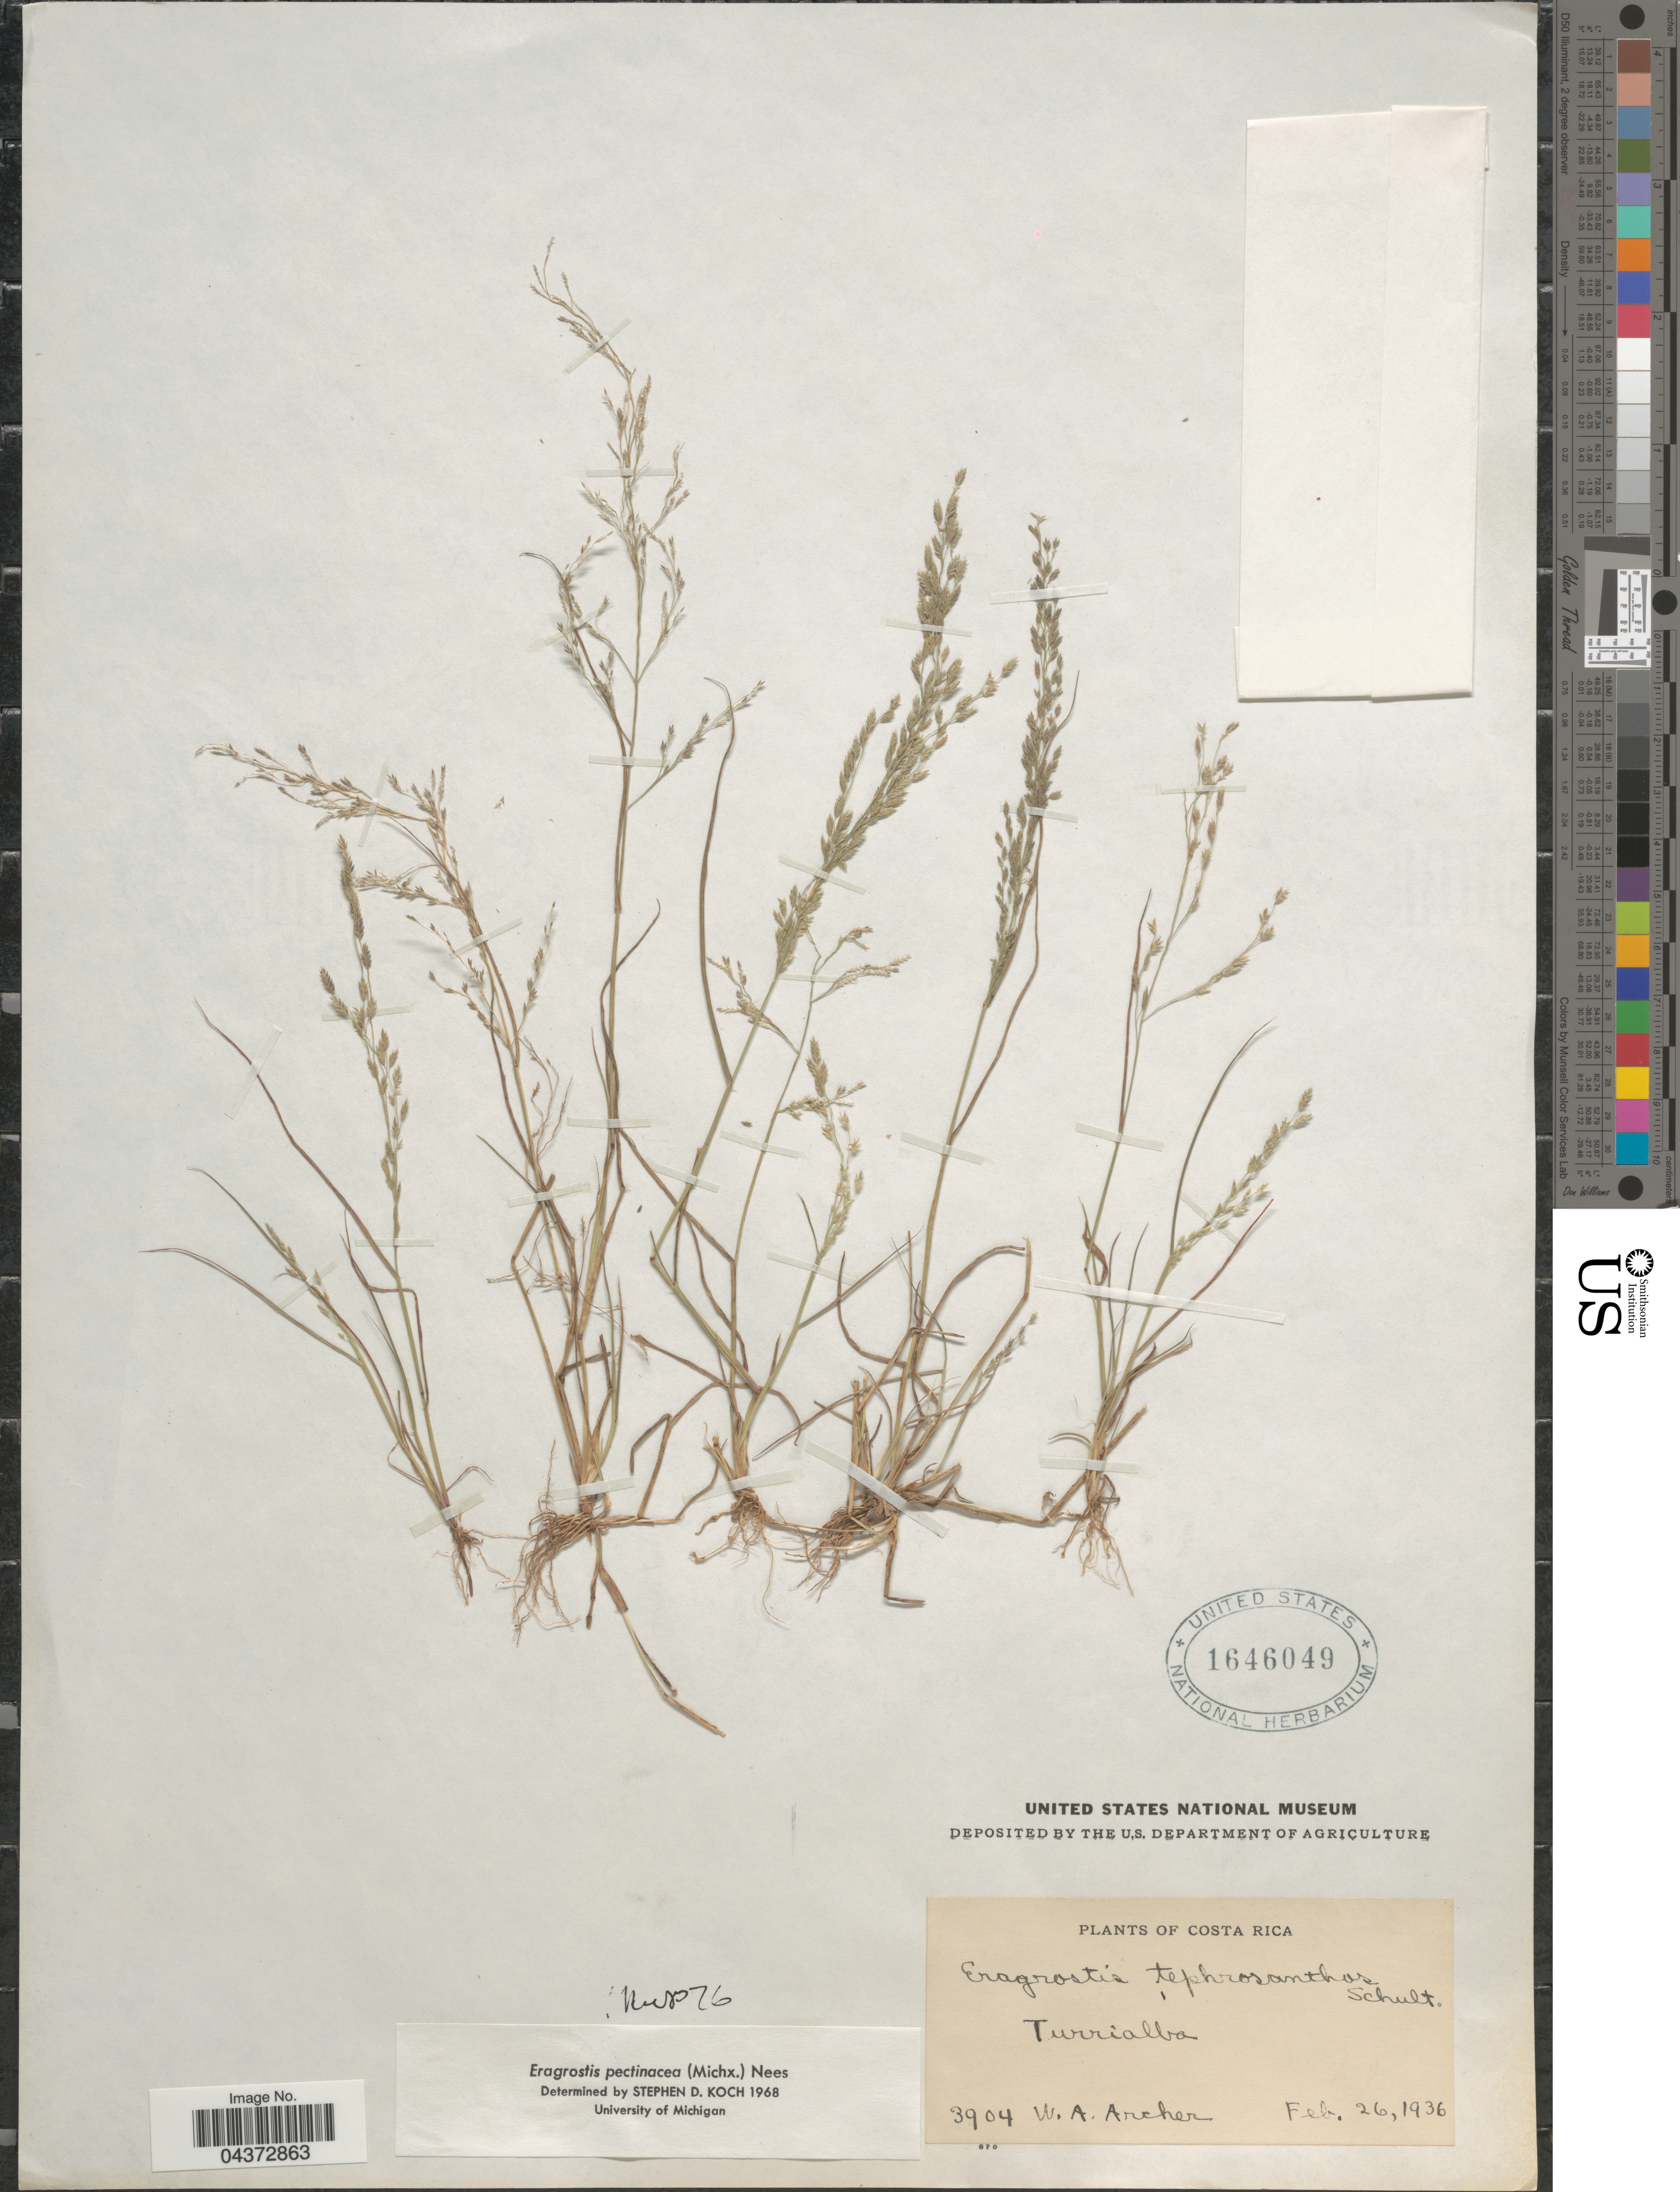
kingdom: Plantae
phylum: Tracheophyta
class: Liliopsida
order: Poales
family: Poaceae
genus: Eragrostis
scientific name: Eragrostis pectinacea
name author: (Michx.) Nees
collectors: W. Archer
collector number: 3904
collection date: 1936-02-26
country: Costa Rica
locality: Turrialba.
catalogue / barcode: US 1646049